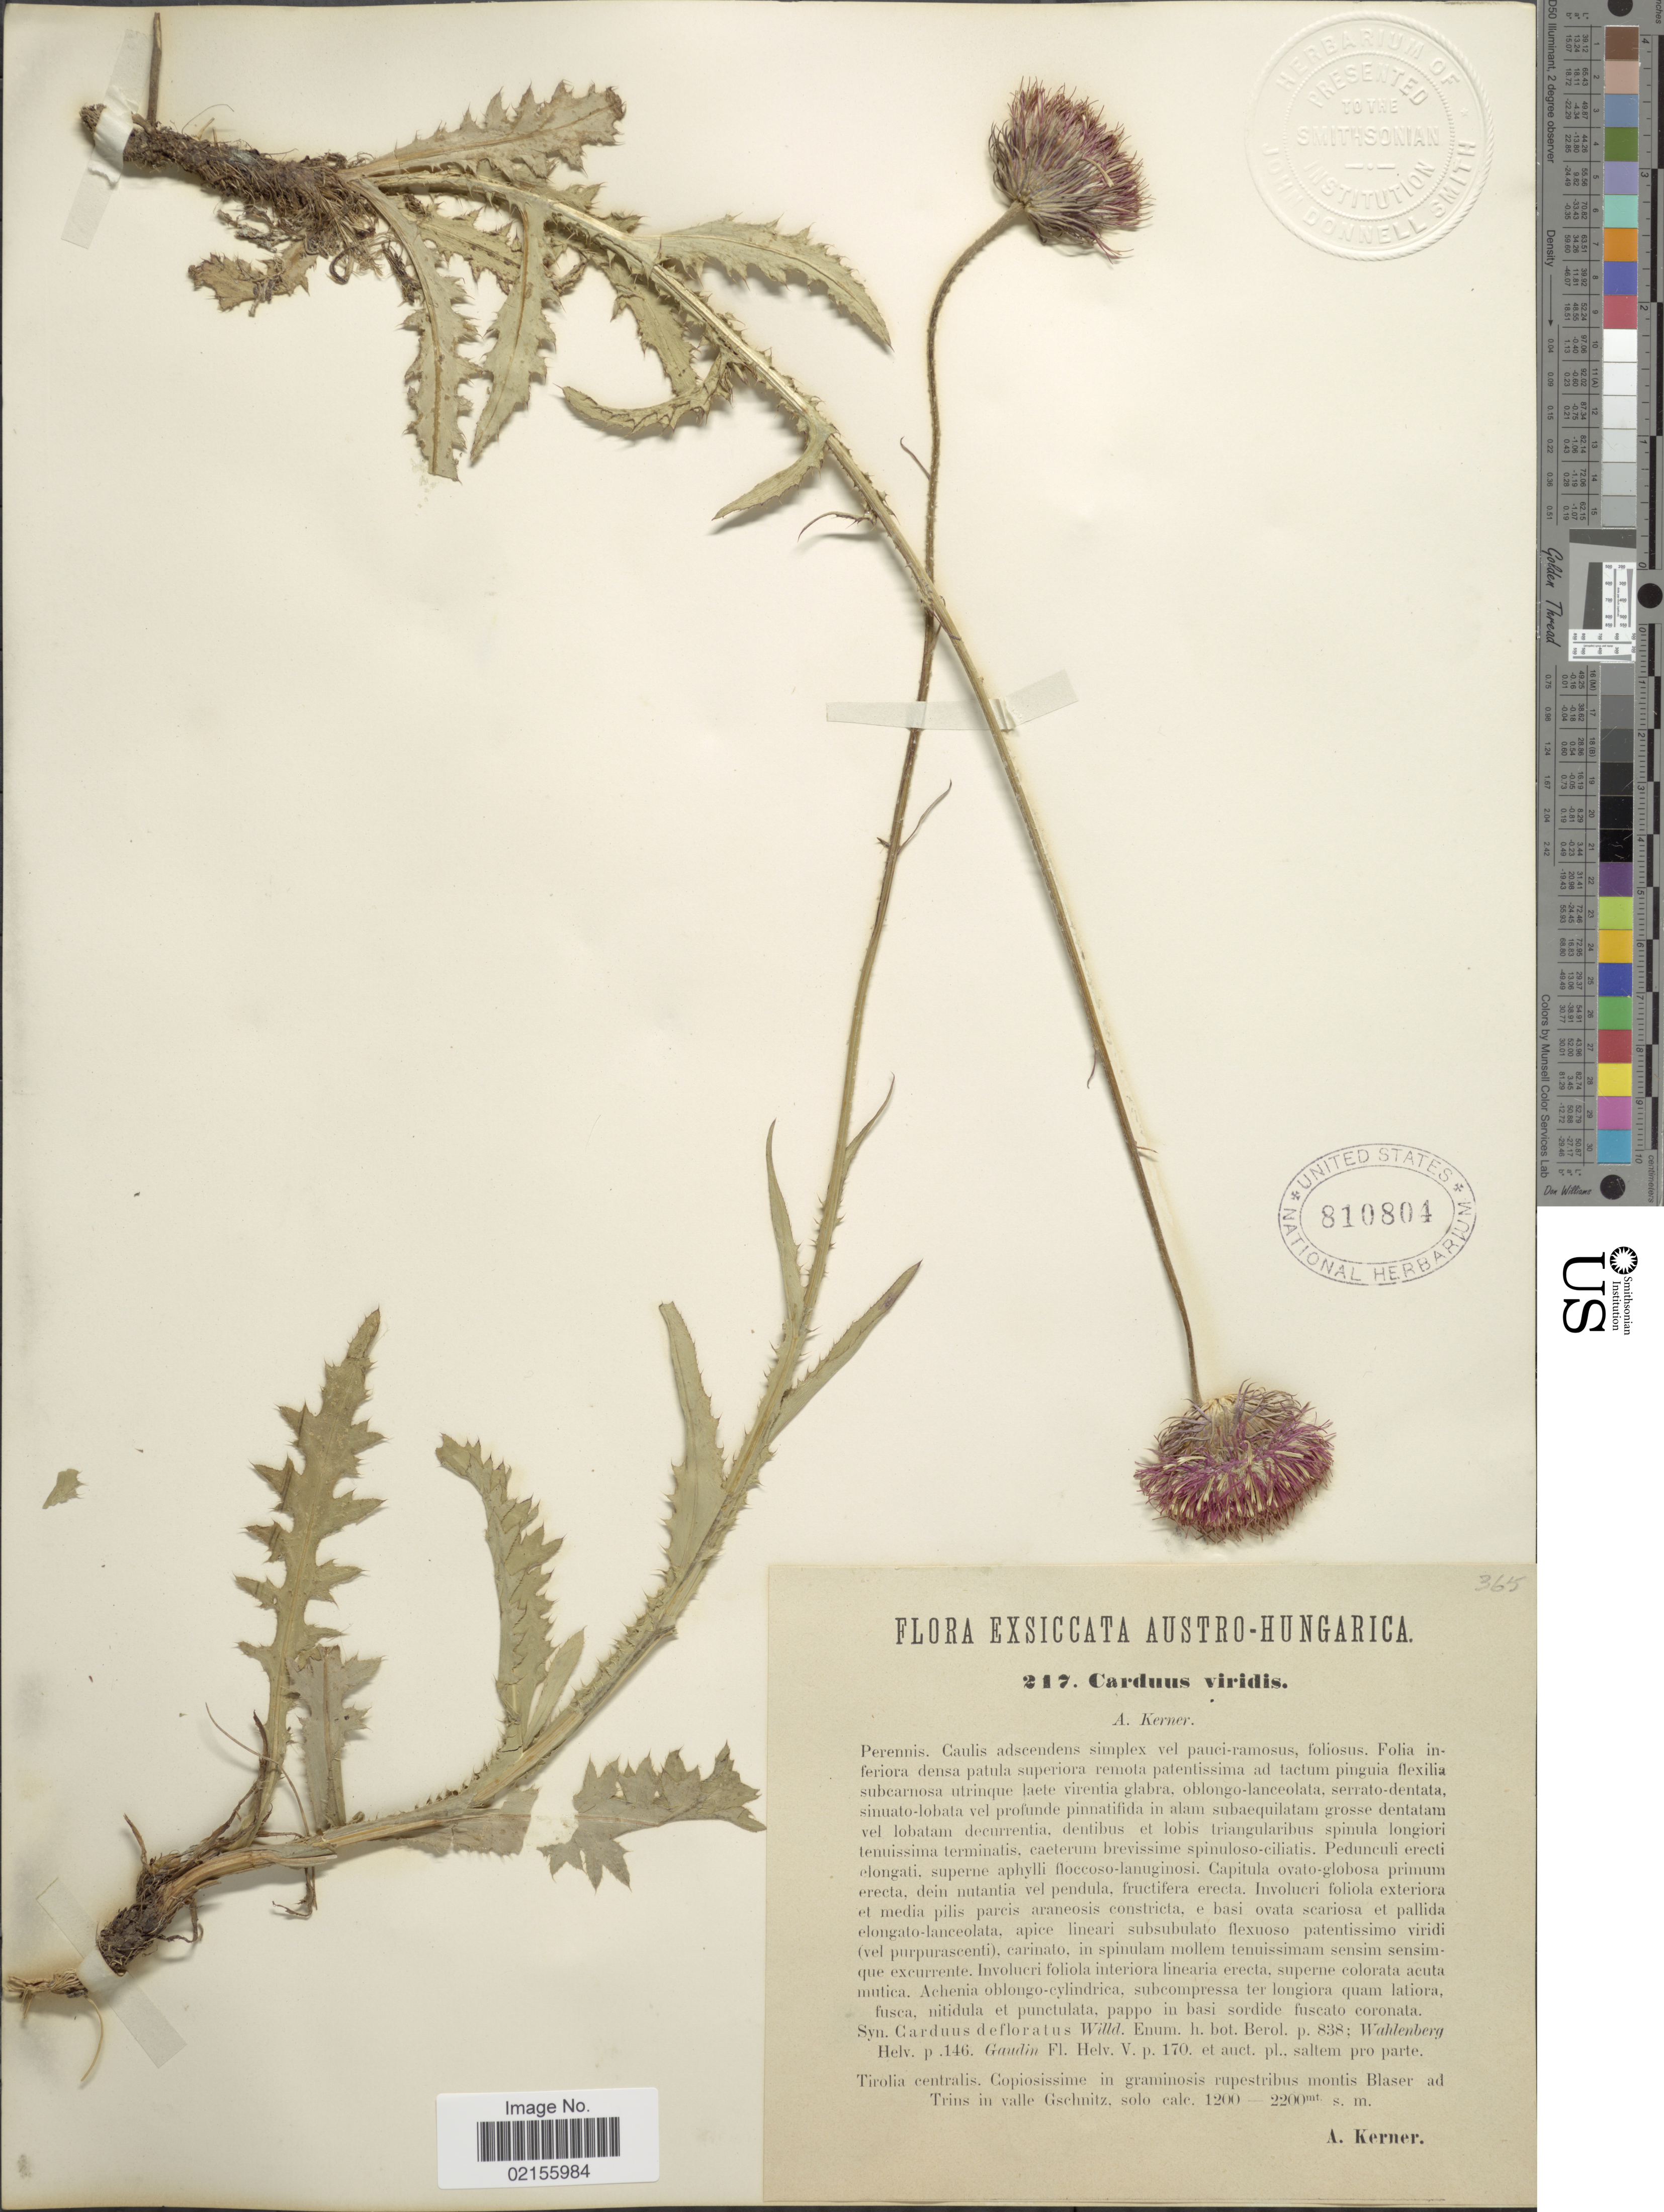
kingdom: Plantae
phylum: Tracheophyta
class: Magnoliopsida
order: Asterales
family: Asteraceae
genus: Carduus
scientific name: Carduus defloratus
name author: L.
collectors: A. Kerner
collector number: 217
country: Austria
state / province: Tirol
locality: Austro-Hungarica, Tirolia centralis. Copiosissime in graminosis rupestribus montis Blaser ad Trins in valle Gschnitz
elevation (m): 1200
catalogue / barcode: US 810804